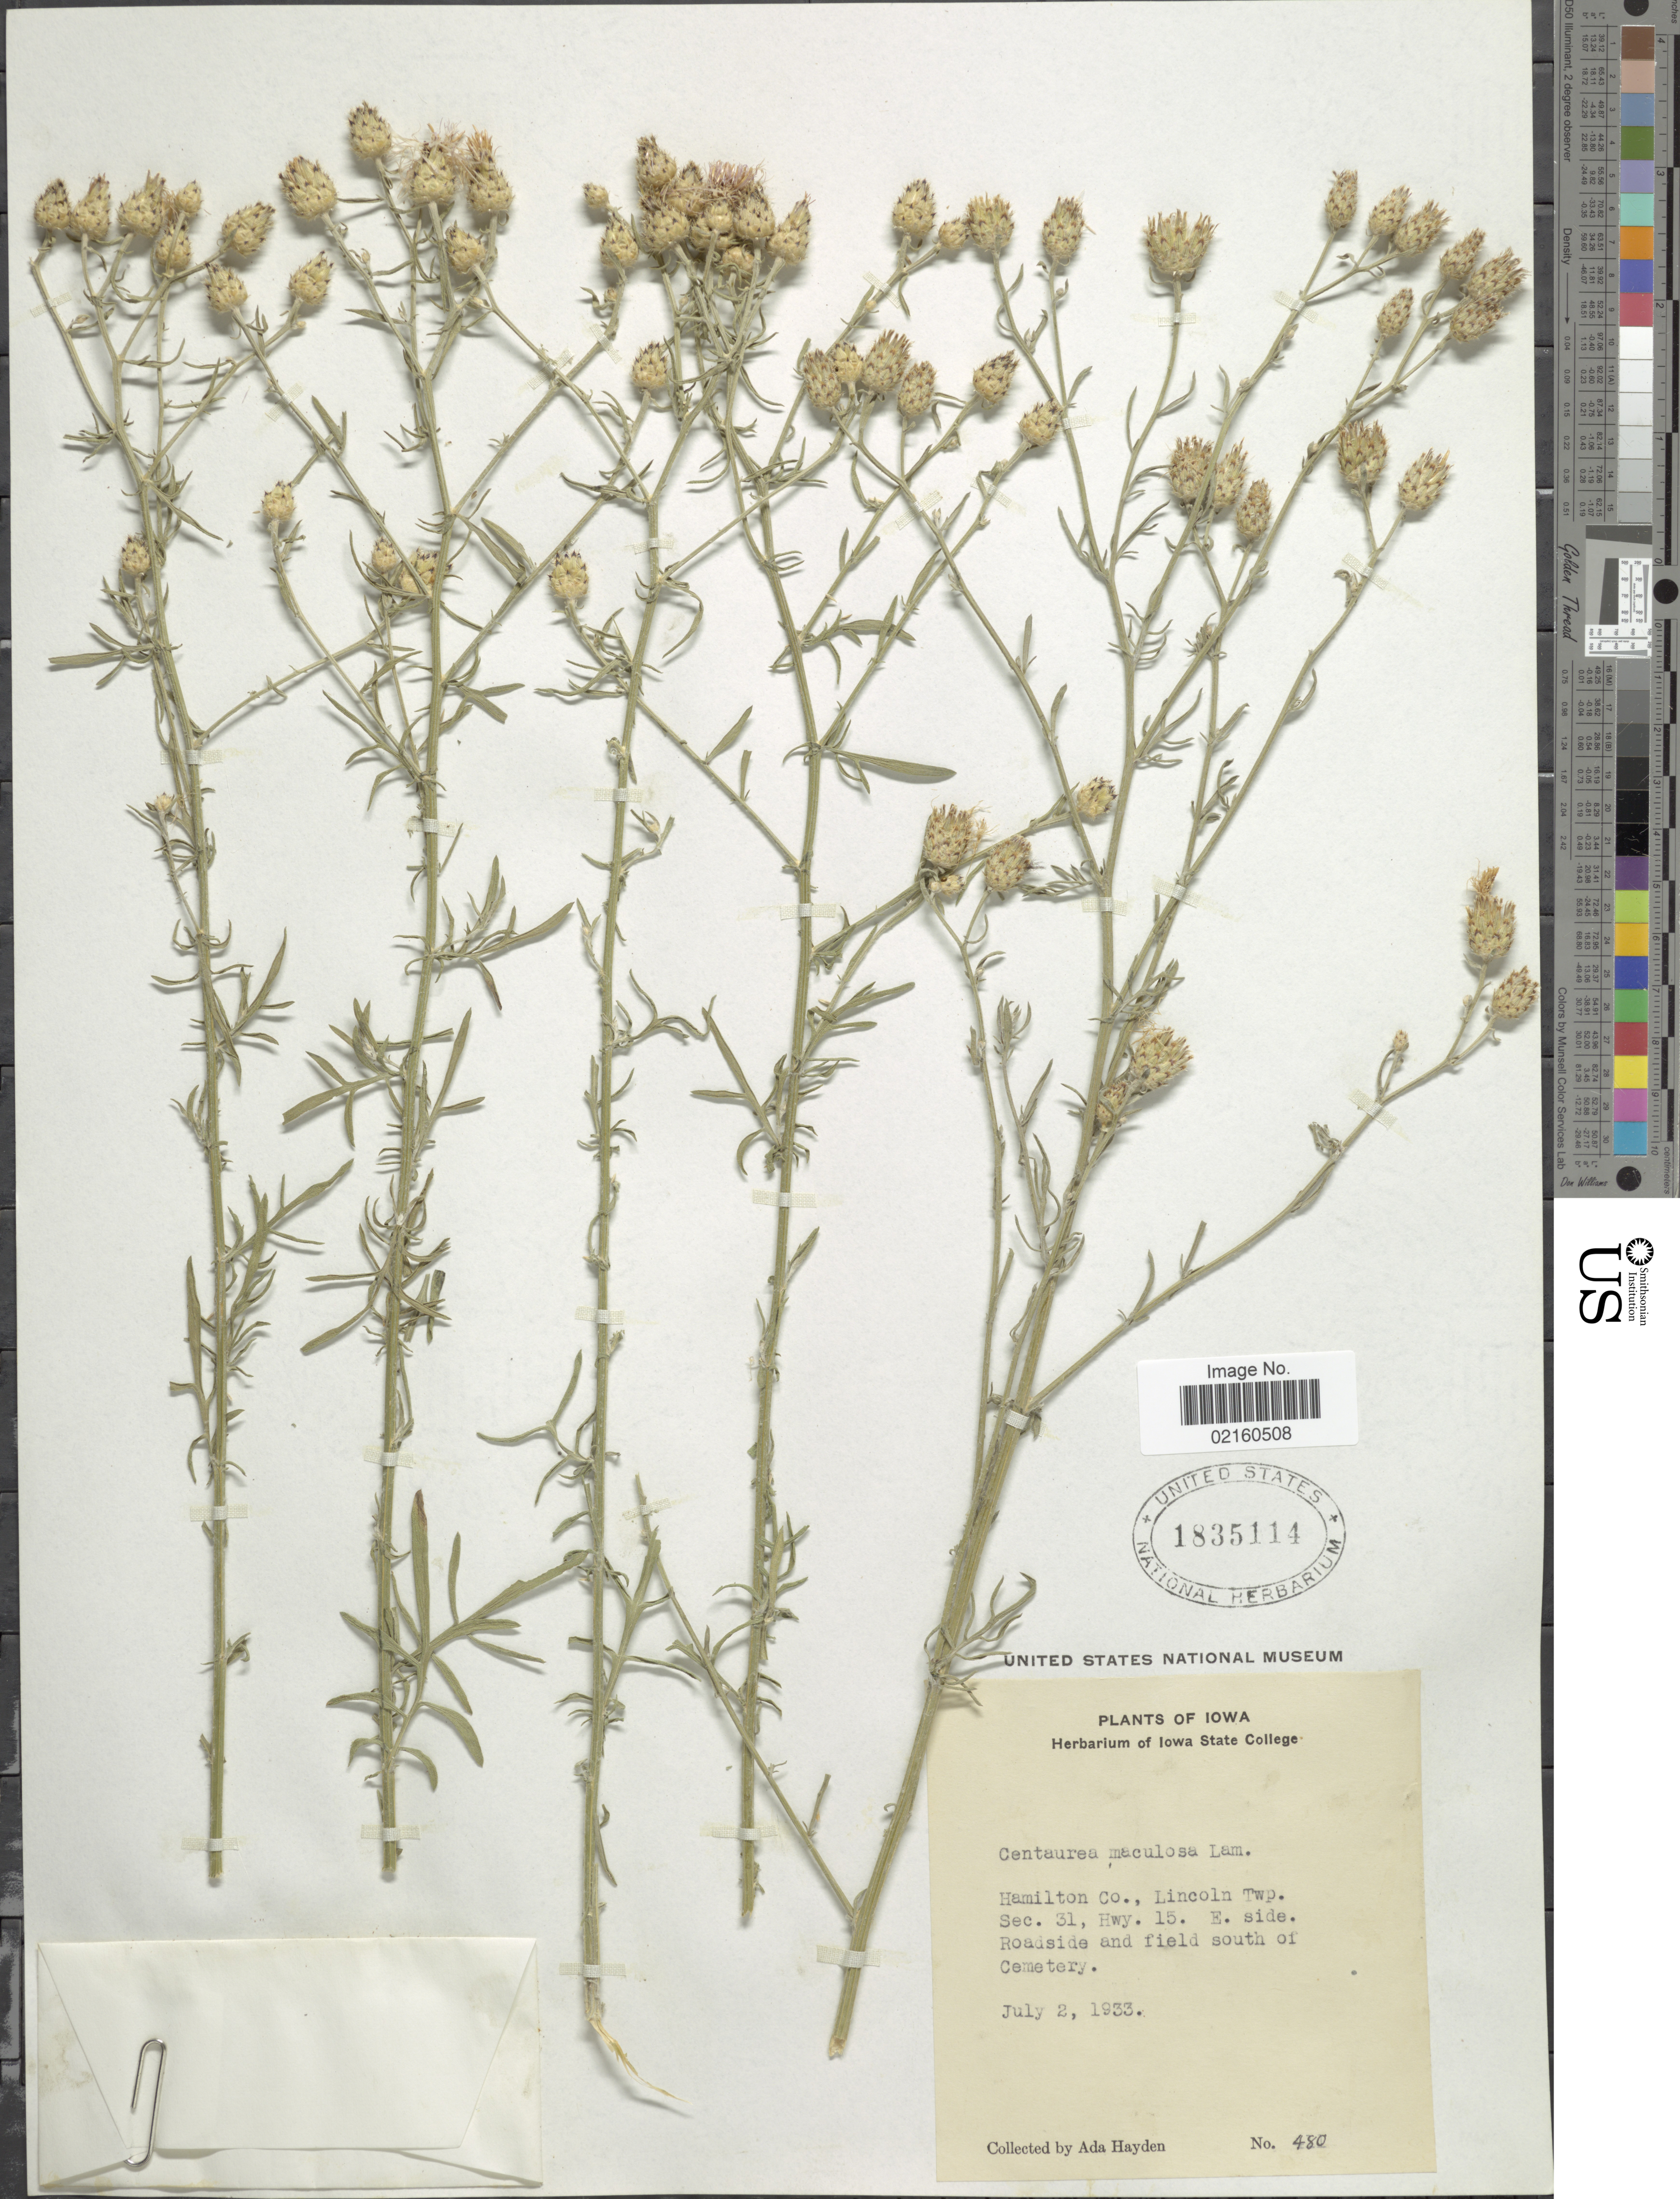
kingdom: Plantae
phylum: Tracheophyta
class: Magnoliopsida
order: Asterales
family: Asteraceae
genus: Centaurea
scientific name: Centaurea stoebe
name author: L.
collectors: Ada Hayden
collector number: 480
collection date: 1933-07-02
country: United States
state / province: Iowa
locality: Hamilton Co., Lincoln Twp., Sec. 31, Hwy. 15, E side, roadside and field south of Cemetery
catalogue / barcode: US 1835114